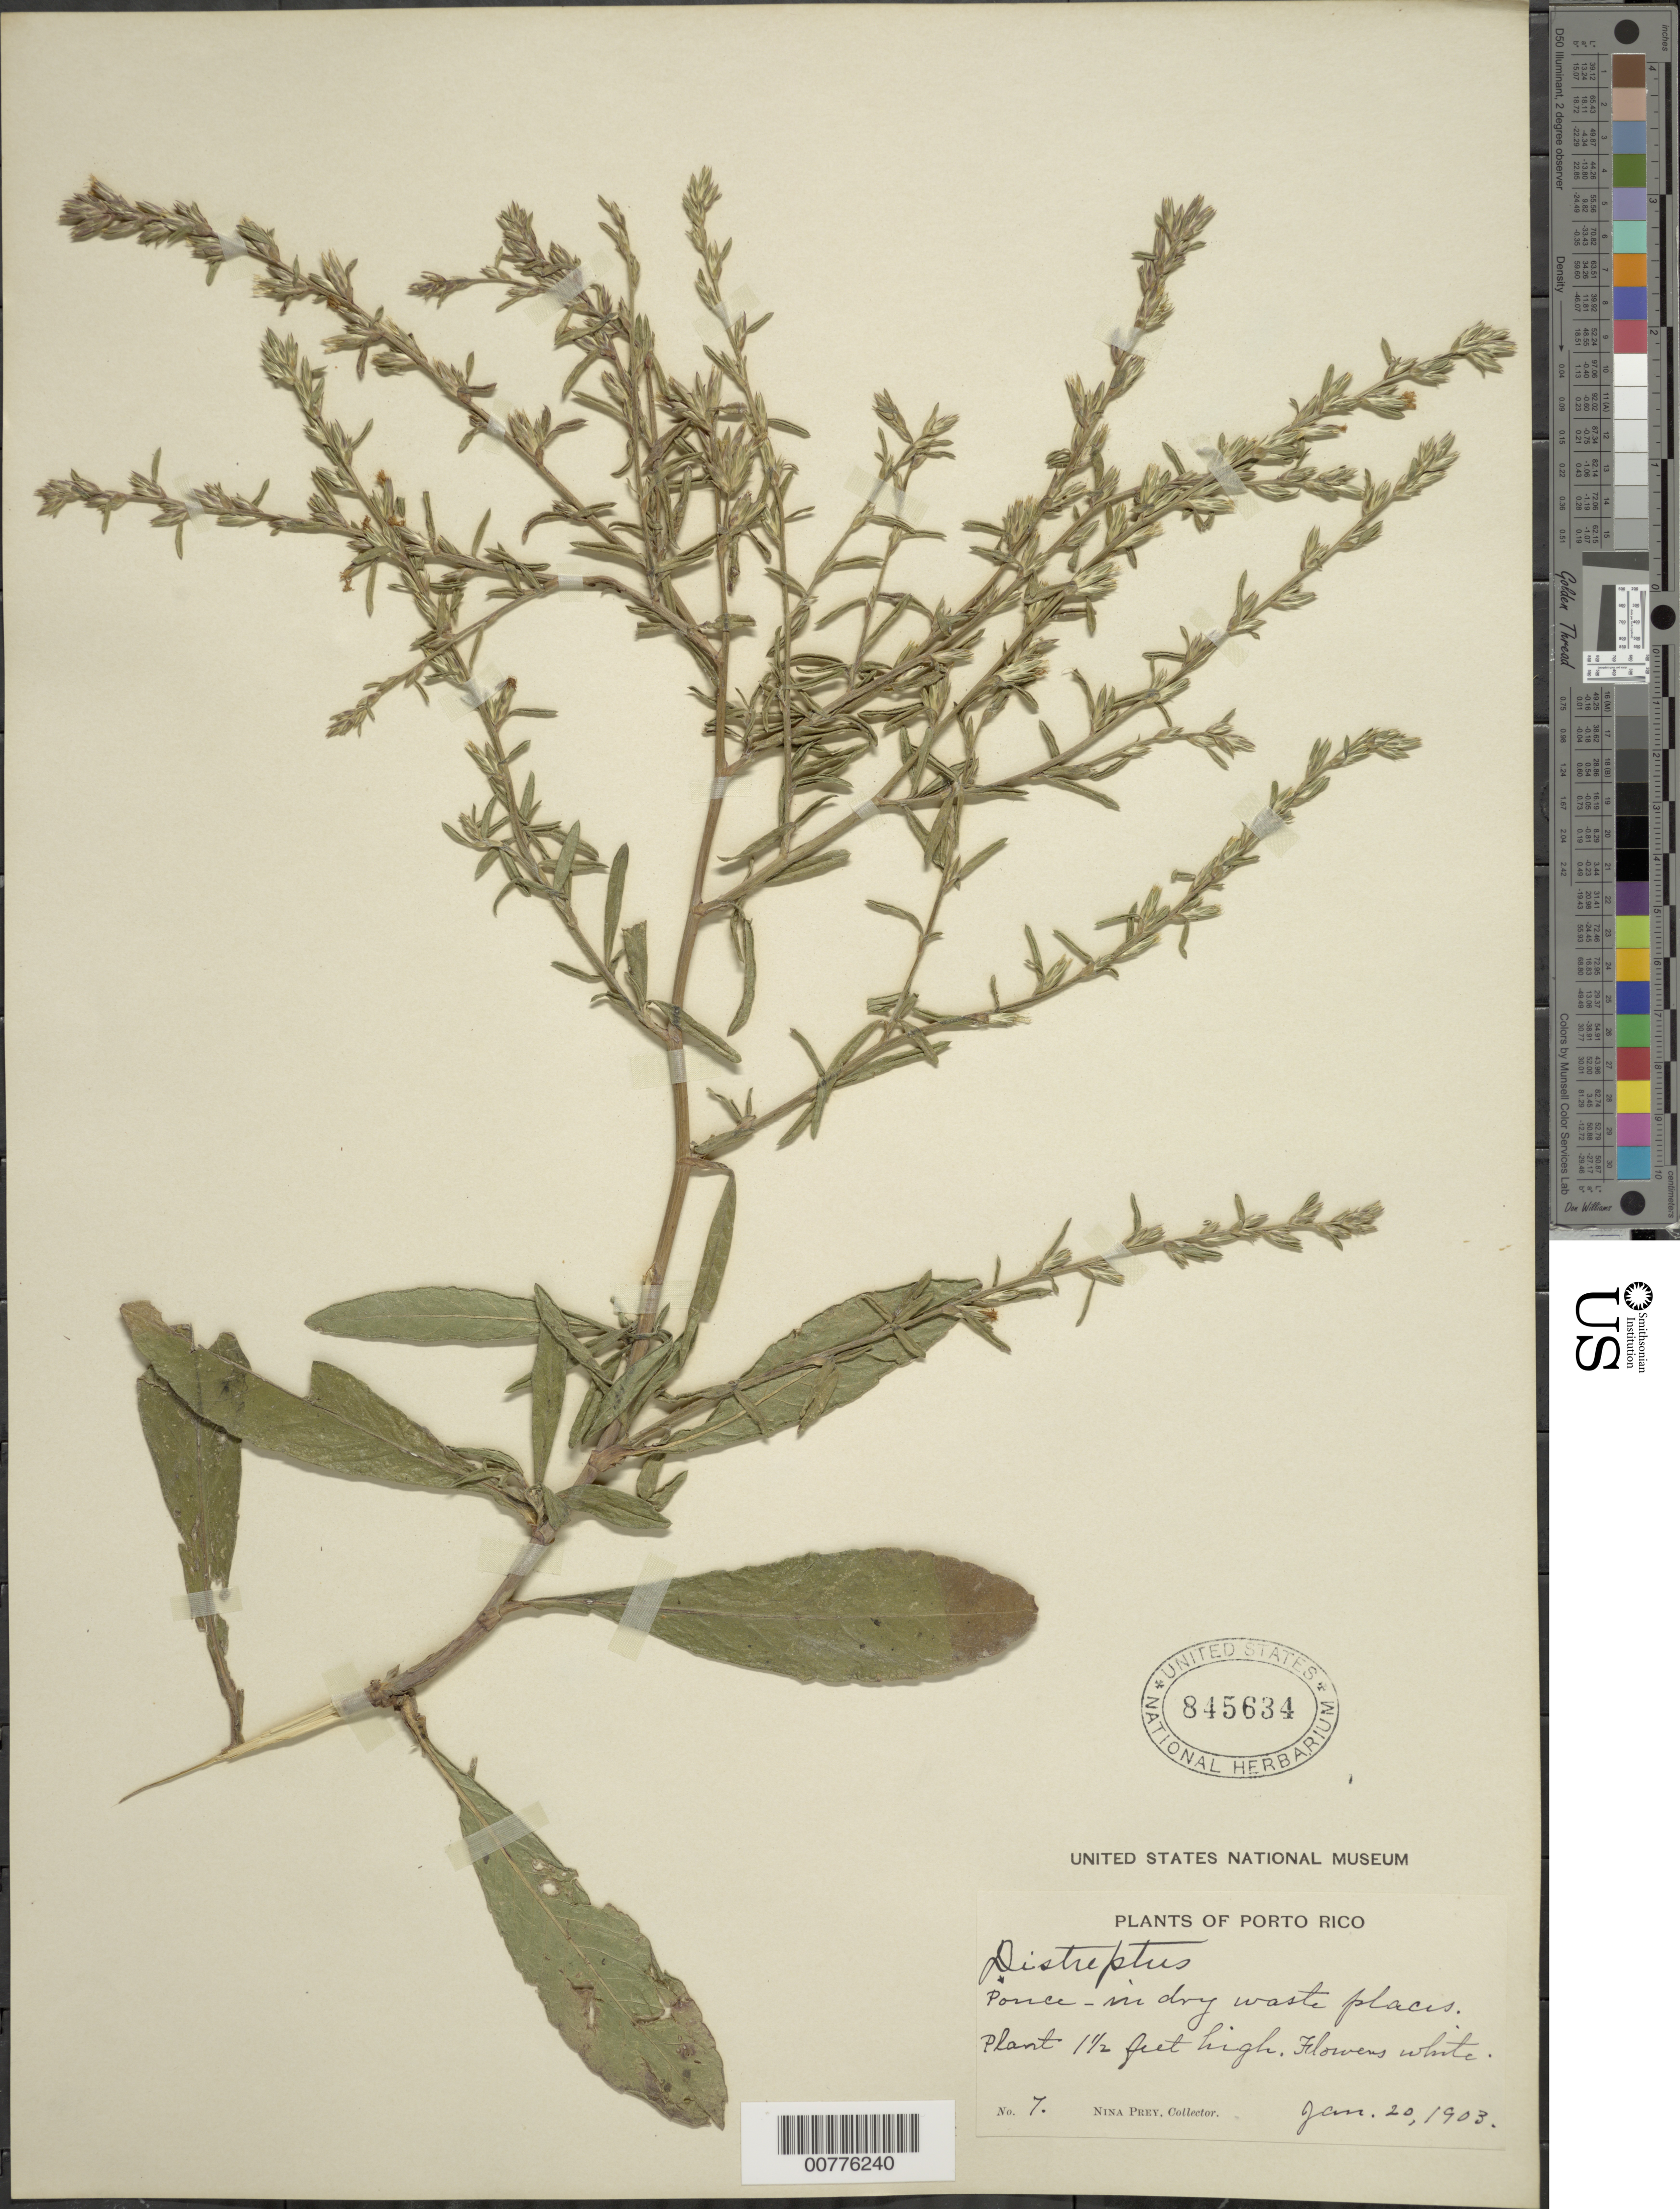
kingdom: Plantae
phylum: Tracheophyta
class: Magnoliopsida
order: Asterales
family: Asteraceae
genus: Pseudelephantopus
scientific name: Pseudelephantopus spicatus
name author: (Juss. ex Aubl.) C.F. Baker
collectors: N. Prey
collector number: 7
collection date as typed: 20 Jan 1903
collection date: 1903-01-20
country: Puerto Rico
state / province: Ponce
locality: Ponce, in dry waste places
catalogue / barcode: US 845634